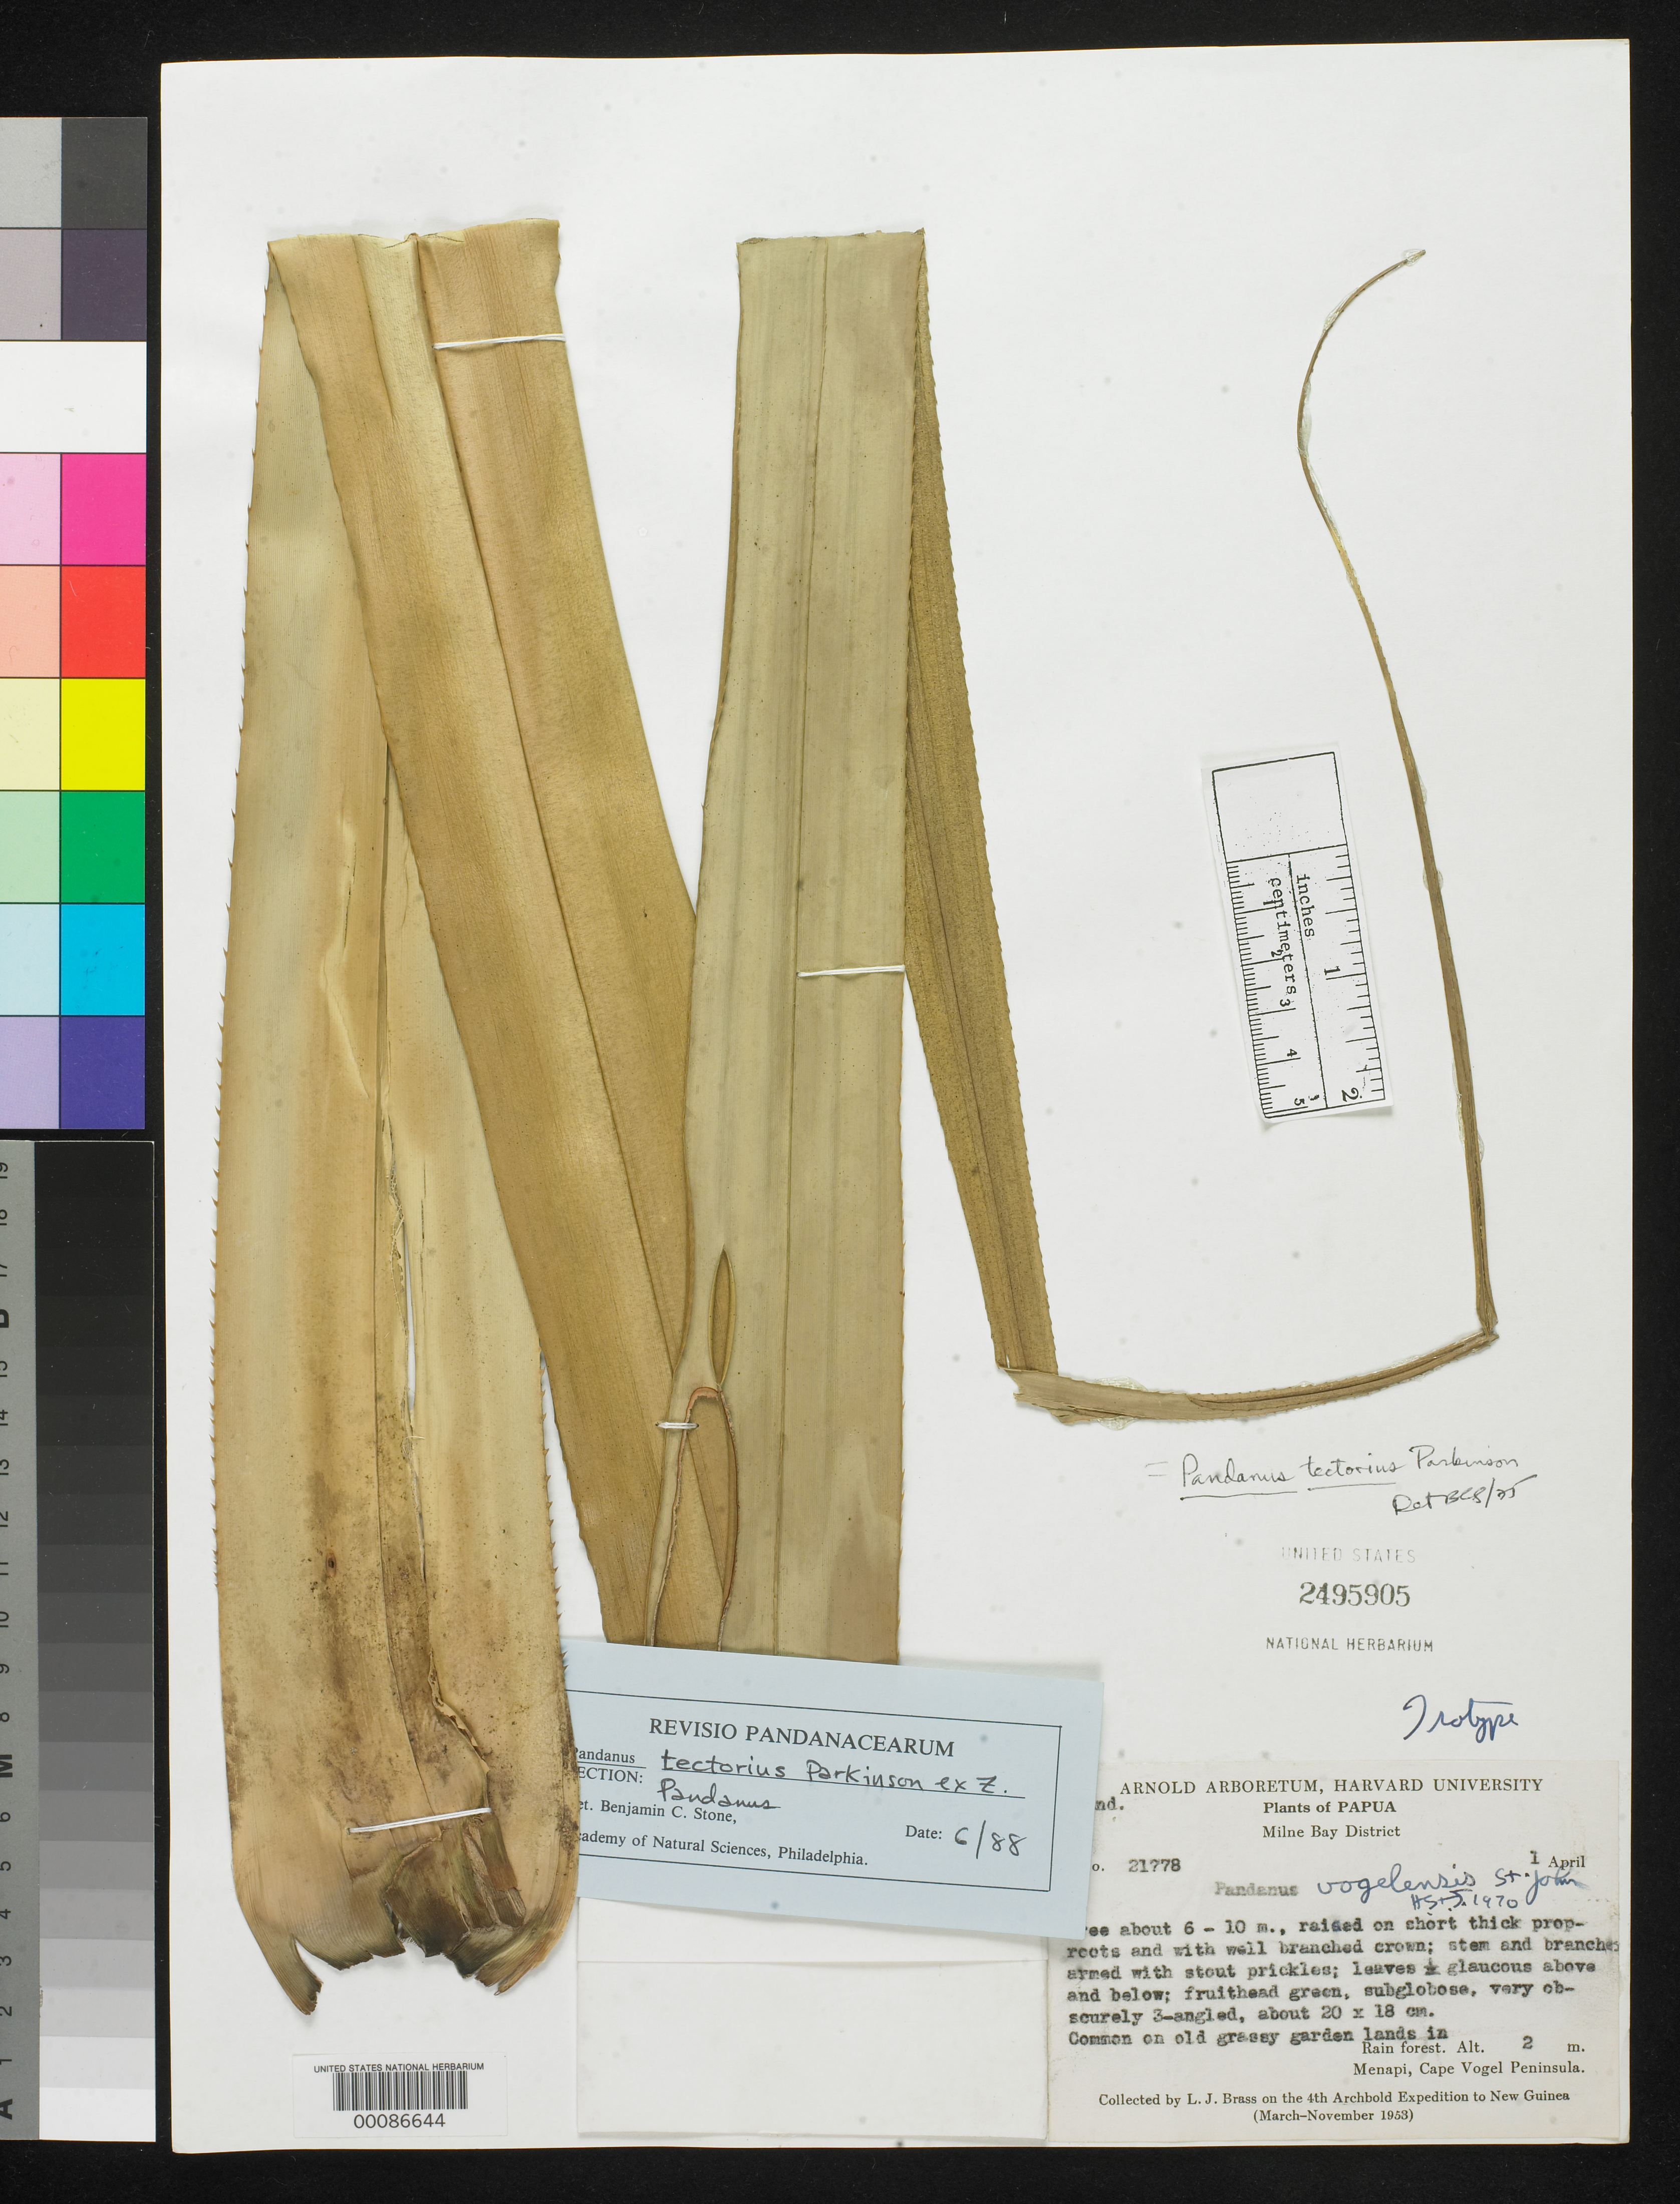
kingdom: Plantae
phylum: Tracheophyta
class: Liliopsida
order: Pandanales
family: Pandanaceae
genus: Pandanus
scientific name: Pandanus vogelensis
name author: H. St. John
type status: Isotype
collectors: L. J. Brass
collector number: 21778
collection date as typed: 01 Apr 1953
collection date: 1953-04-01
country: Papua New Guinea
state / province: Milne Bay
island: New Guinea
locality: Cape Vogel Peninsula, Menapi.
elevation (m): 2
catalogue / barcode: US 2495905